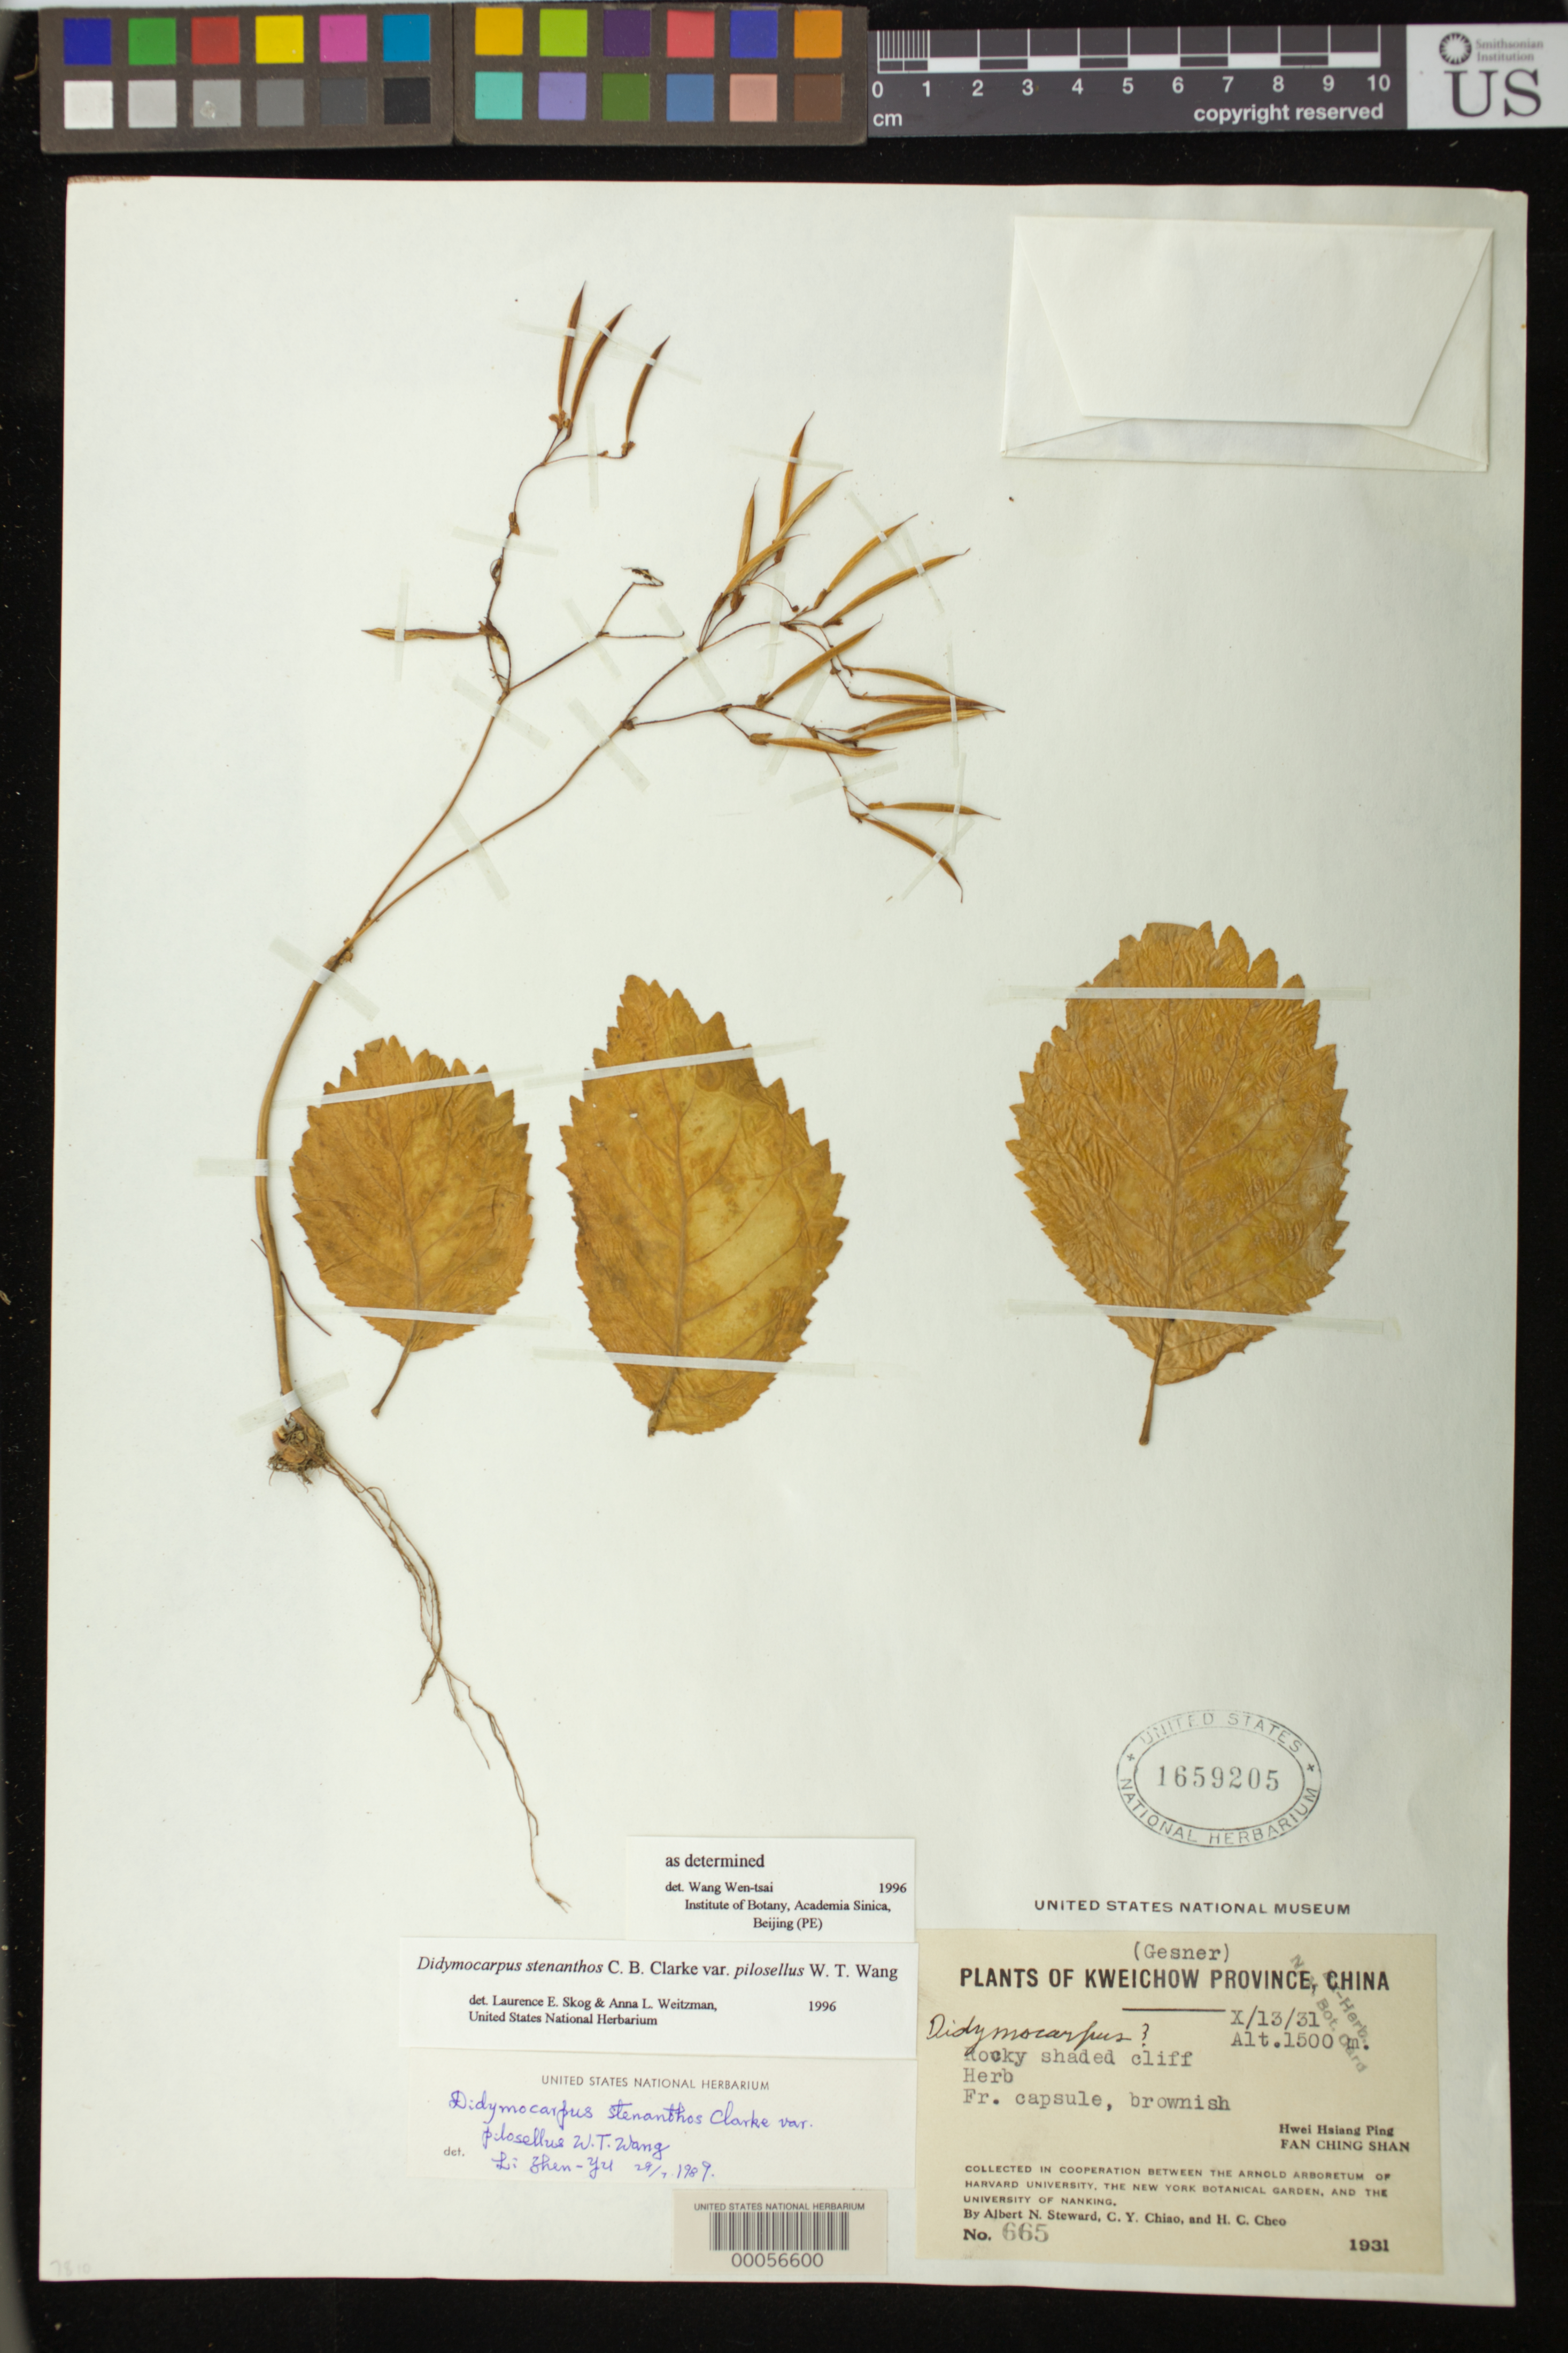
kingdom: Plantae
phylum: Tracheophyta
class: Magnoliopsida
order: Lamiales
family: Gesneriaceae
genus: Didymocarpus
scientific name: Didymocarpus stenanthos var. pilosellus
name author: W.T. Wang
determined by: Zhen-yu, L.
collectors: A. N. Steward, C. Y. Chiao & H. Cheo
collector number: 665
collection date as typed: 13 Oct 1931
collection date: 1931-10-13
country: China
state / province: Guizhou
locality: Hwei hsiang ping, fanching shan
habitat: Rocky shaded cliff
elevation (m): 1500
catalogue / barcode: US 1659205